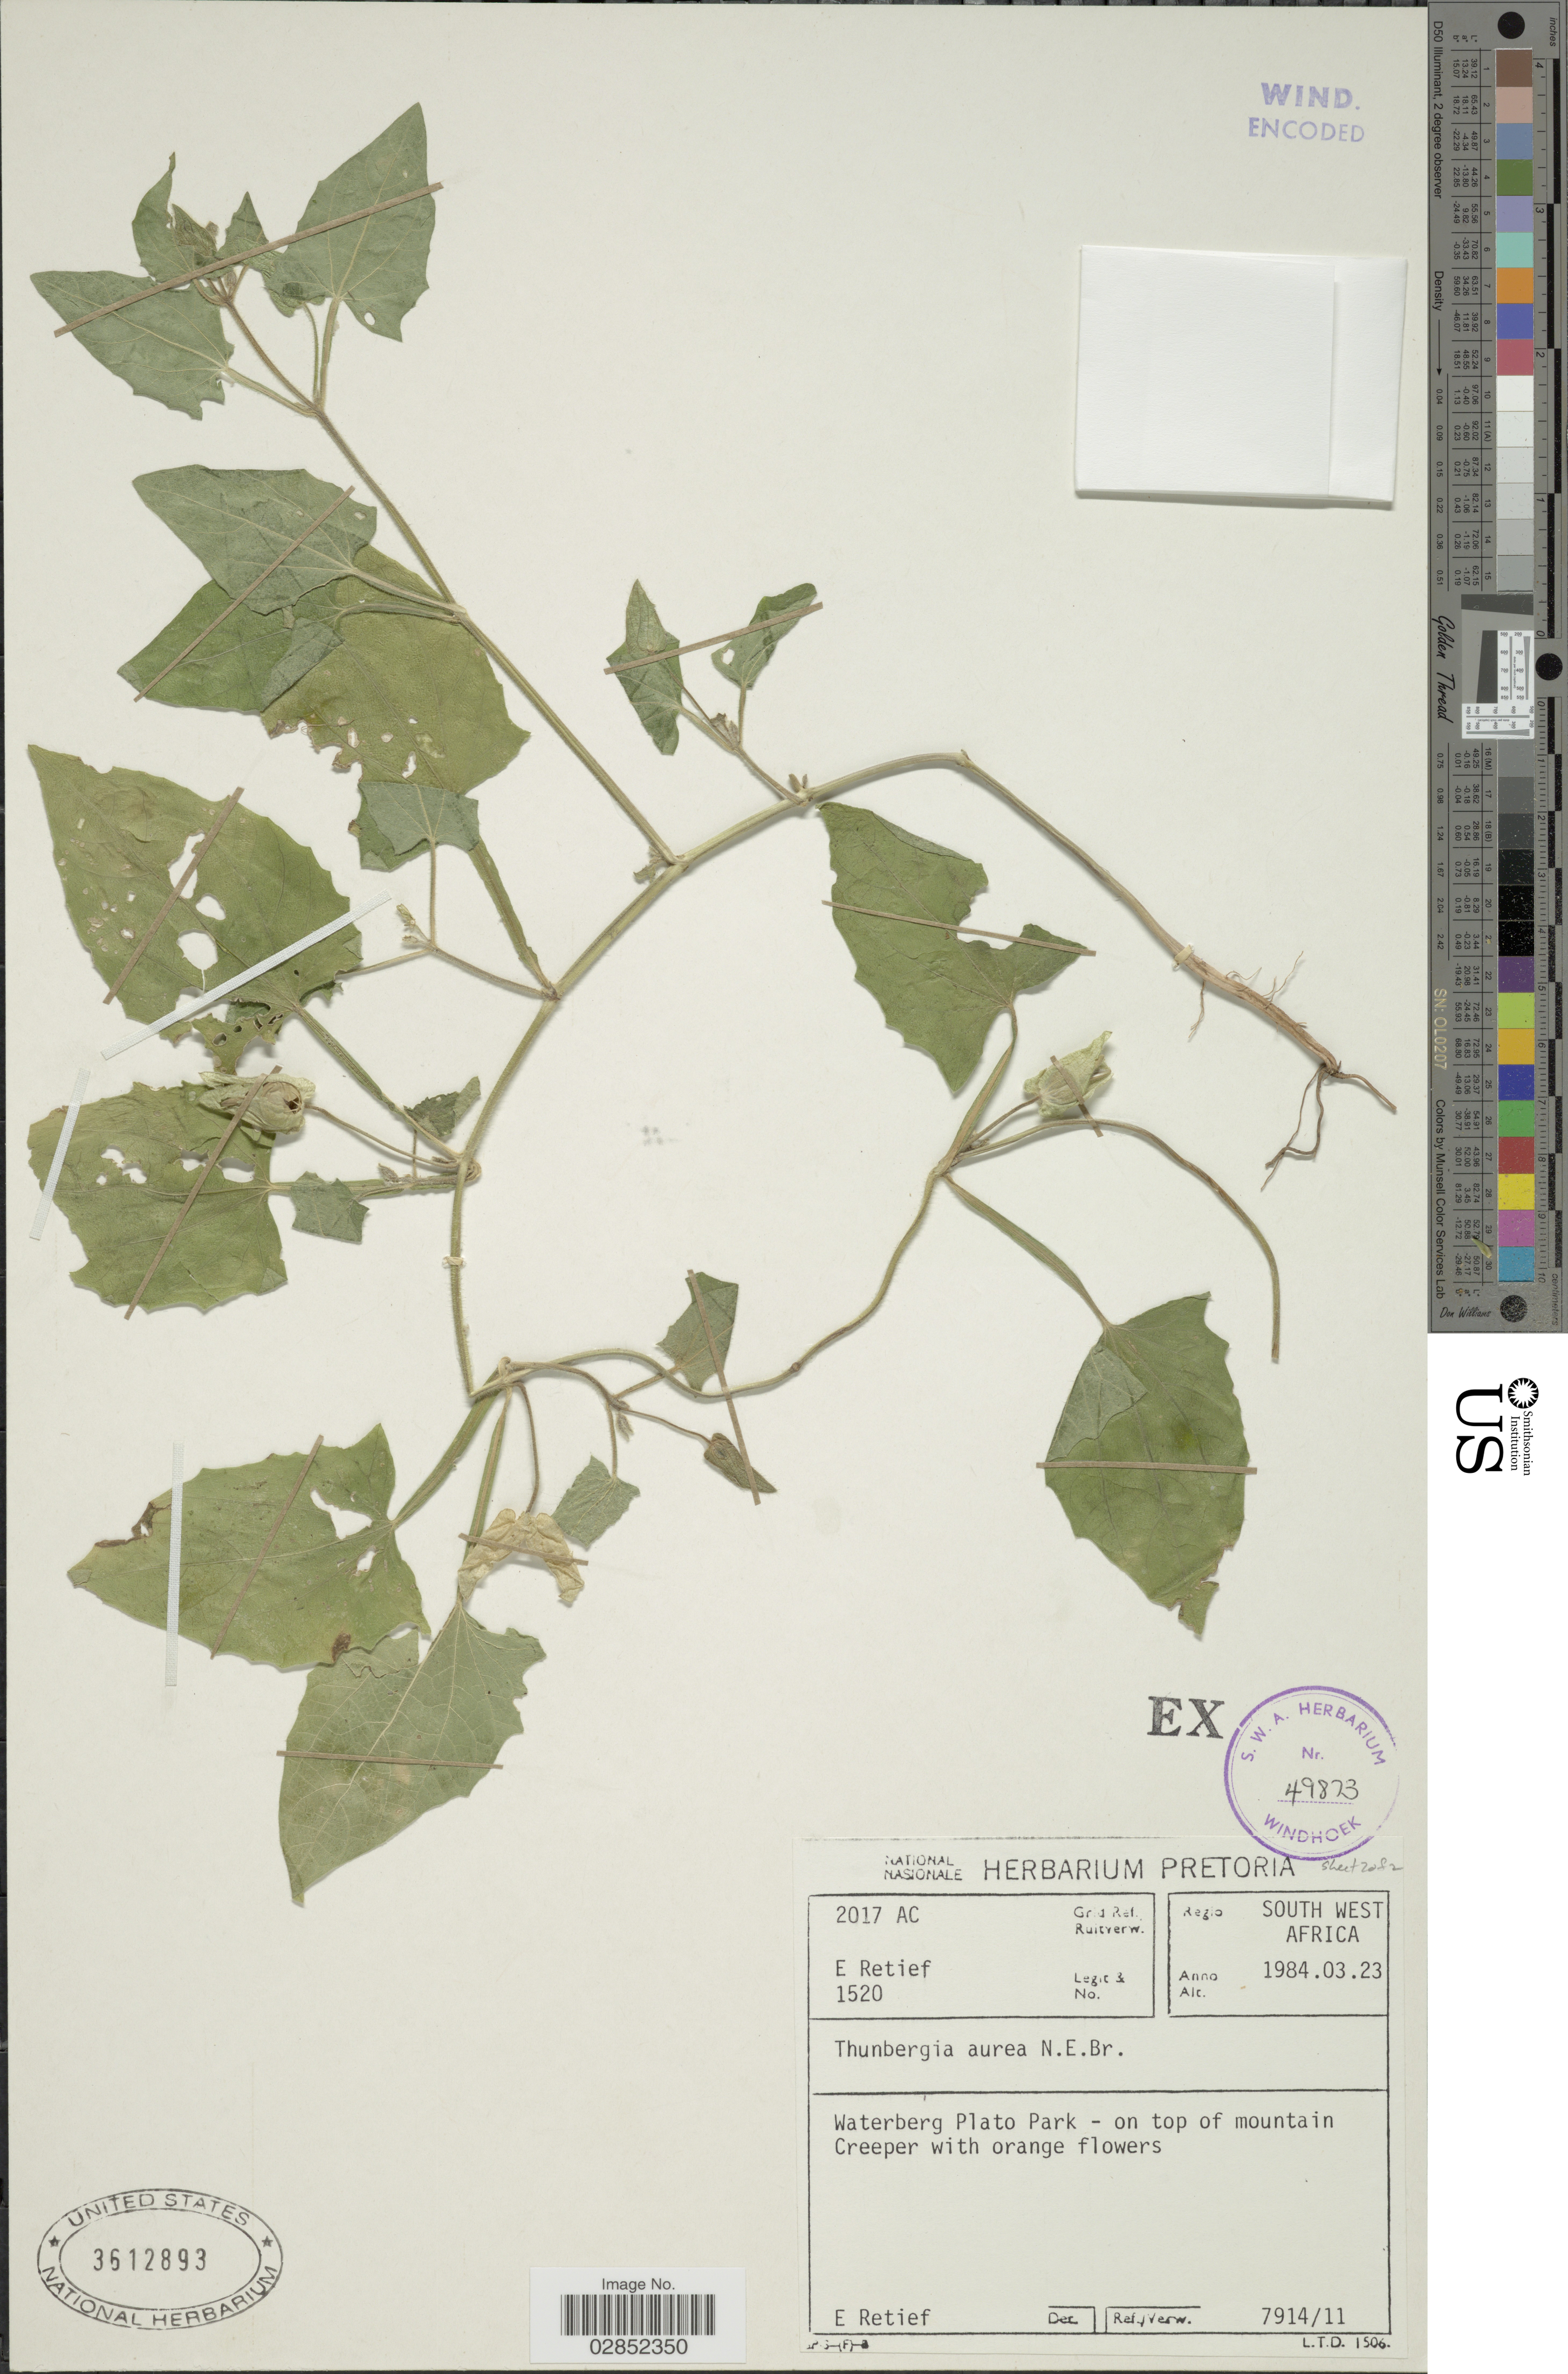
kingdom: Plantae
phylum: Tracheophyta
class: Magnoliopsida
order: Lamiales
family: Acanthaceae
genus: Thunbergia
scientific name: Thunbergia aurea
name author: N.E. Br.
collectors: E. Retief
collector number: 1520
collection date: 1984-03-23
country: Namibia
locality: Regio South West Africa, Grid Ref./Ruitverw. 2017 AC, Waterberg Plato Park - on top of mountain Creeper.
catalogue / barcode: US 3612893